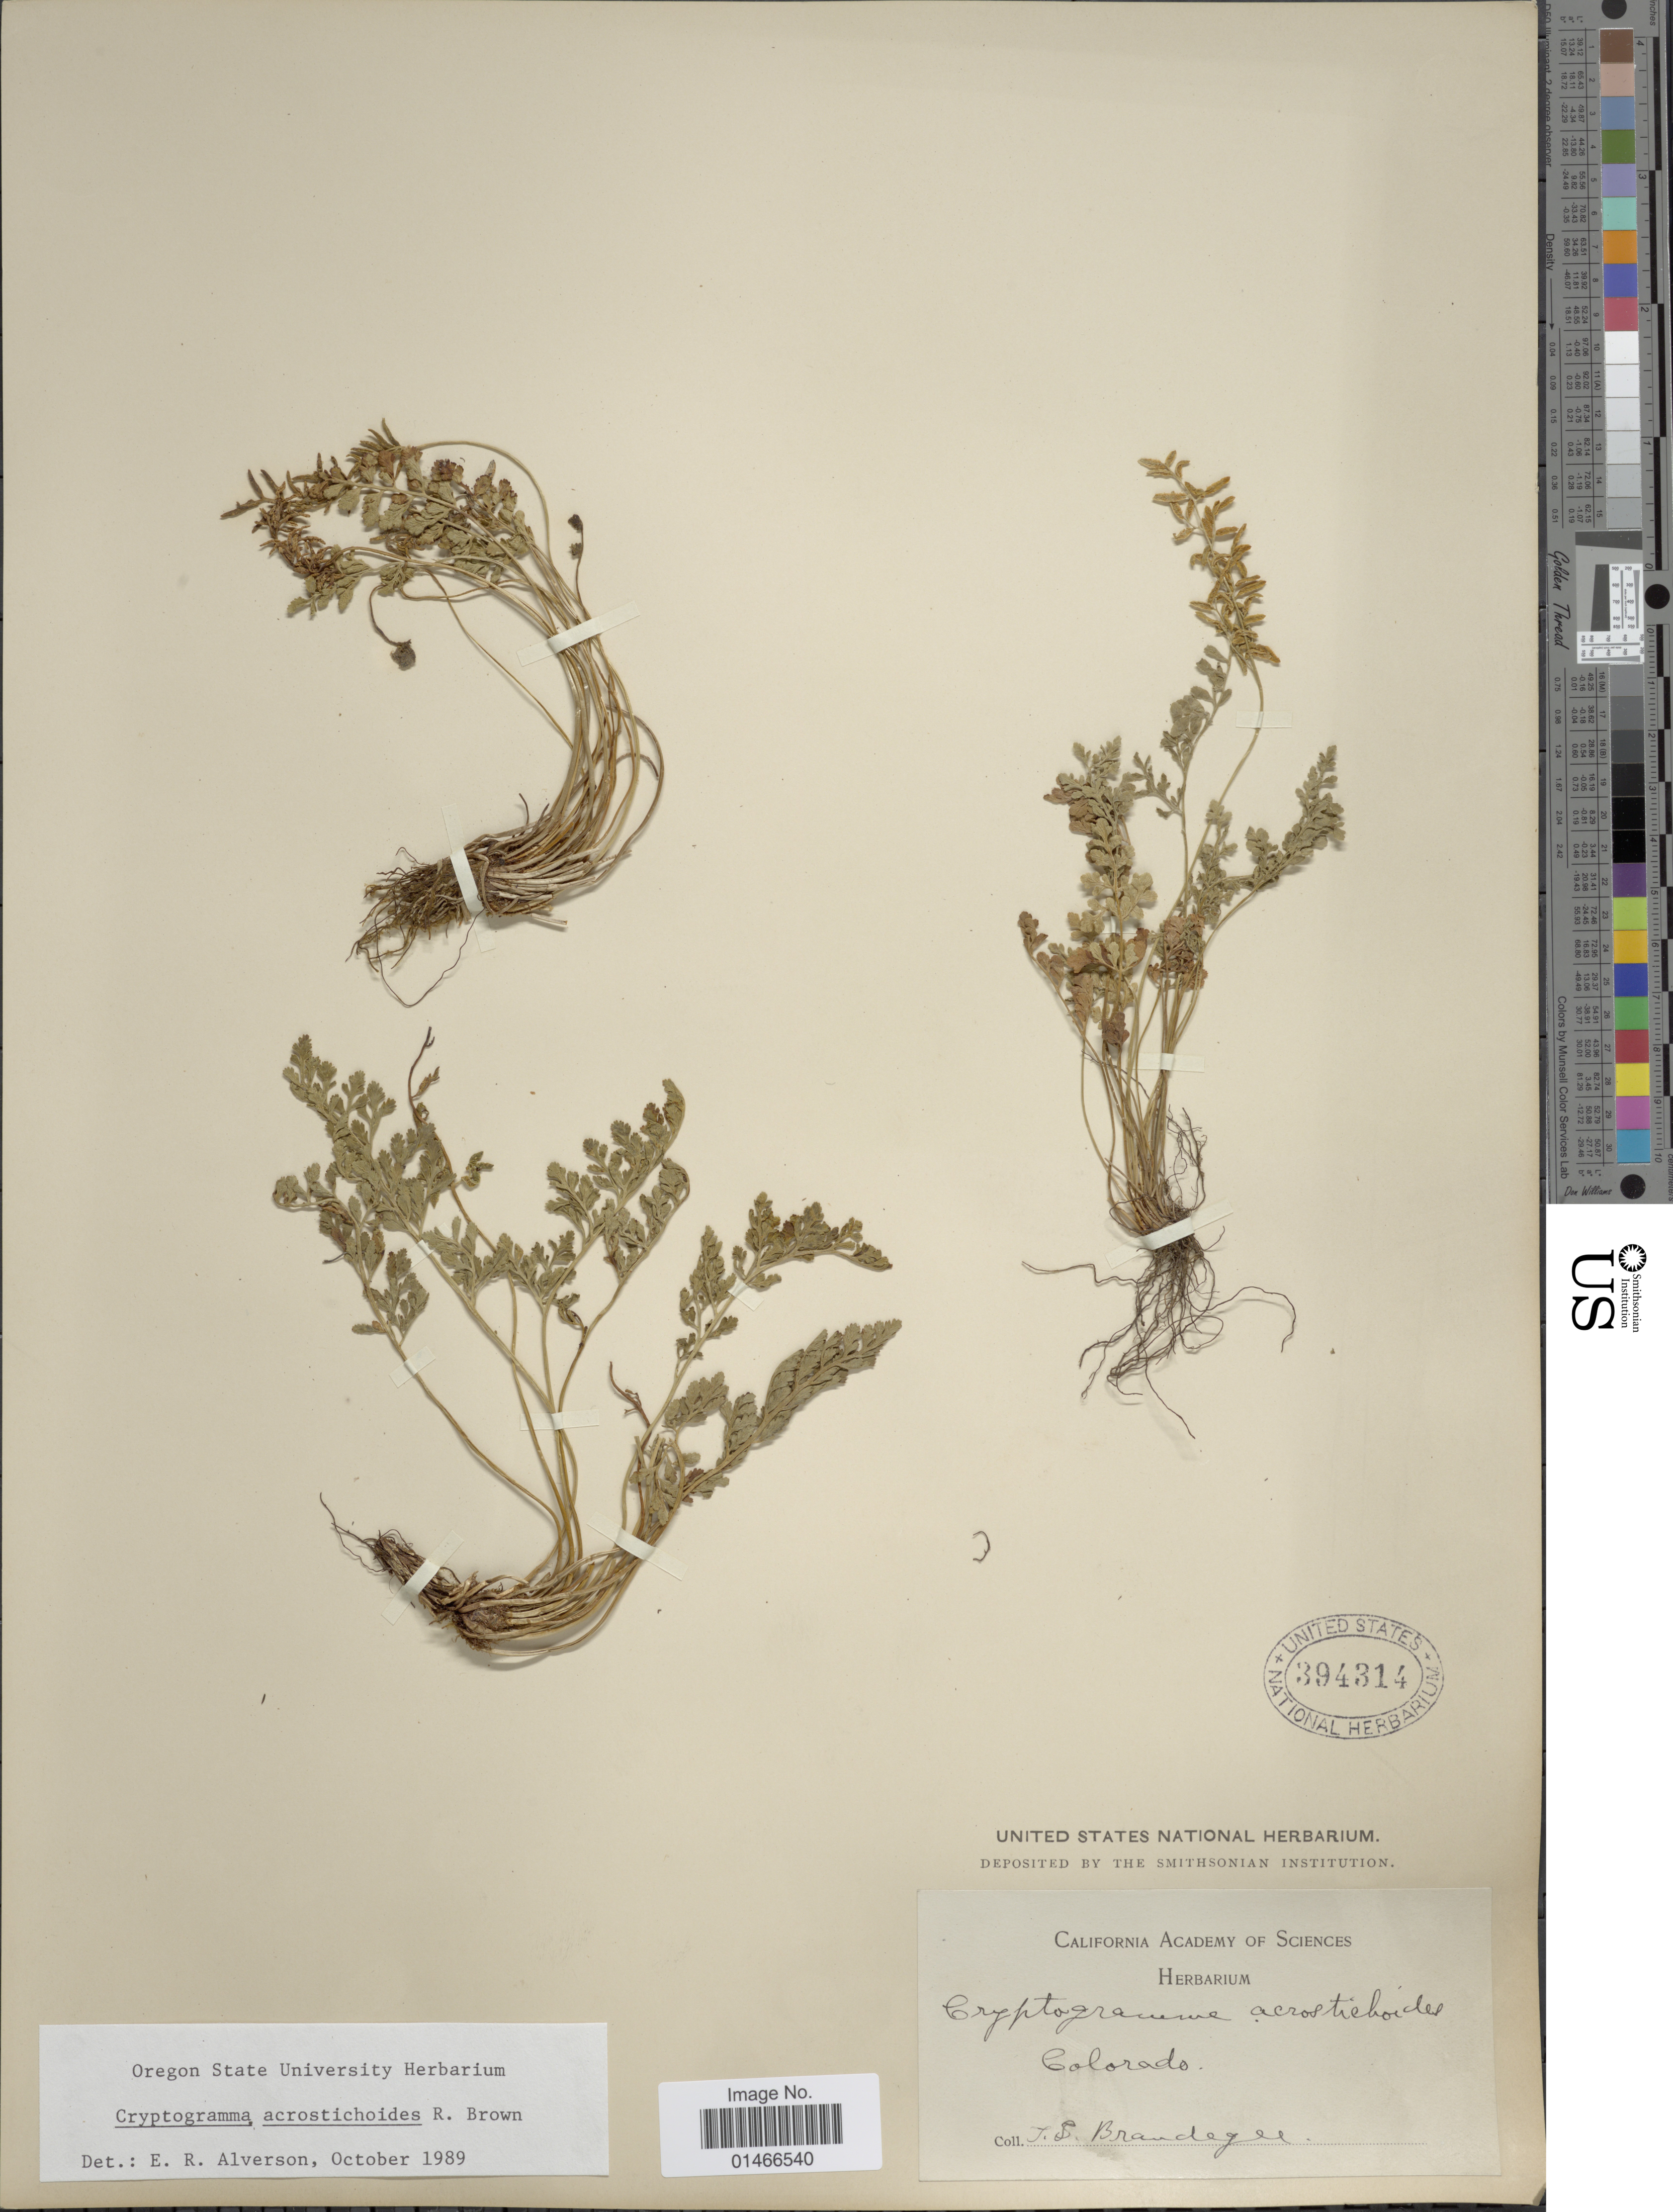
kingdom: Plantae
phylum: Tracheophyta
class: Polypodiopsida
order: Polypodiales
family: Pteridaceae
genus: Cryptogramma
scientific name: Cryptogramma acrostichoides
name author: R. Br.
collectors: J. S. Brandegee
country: United States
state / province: Colorado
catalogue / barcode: US 394314